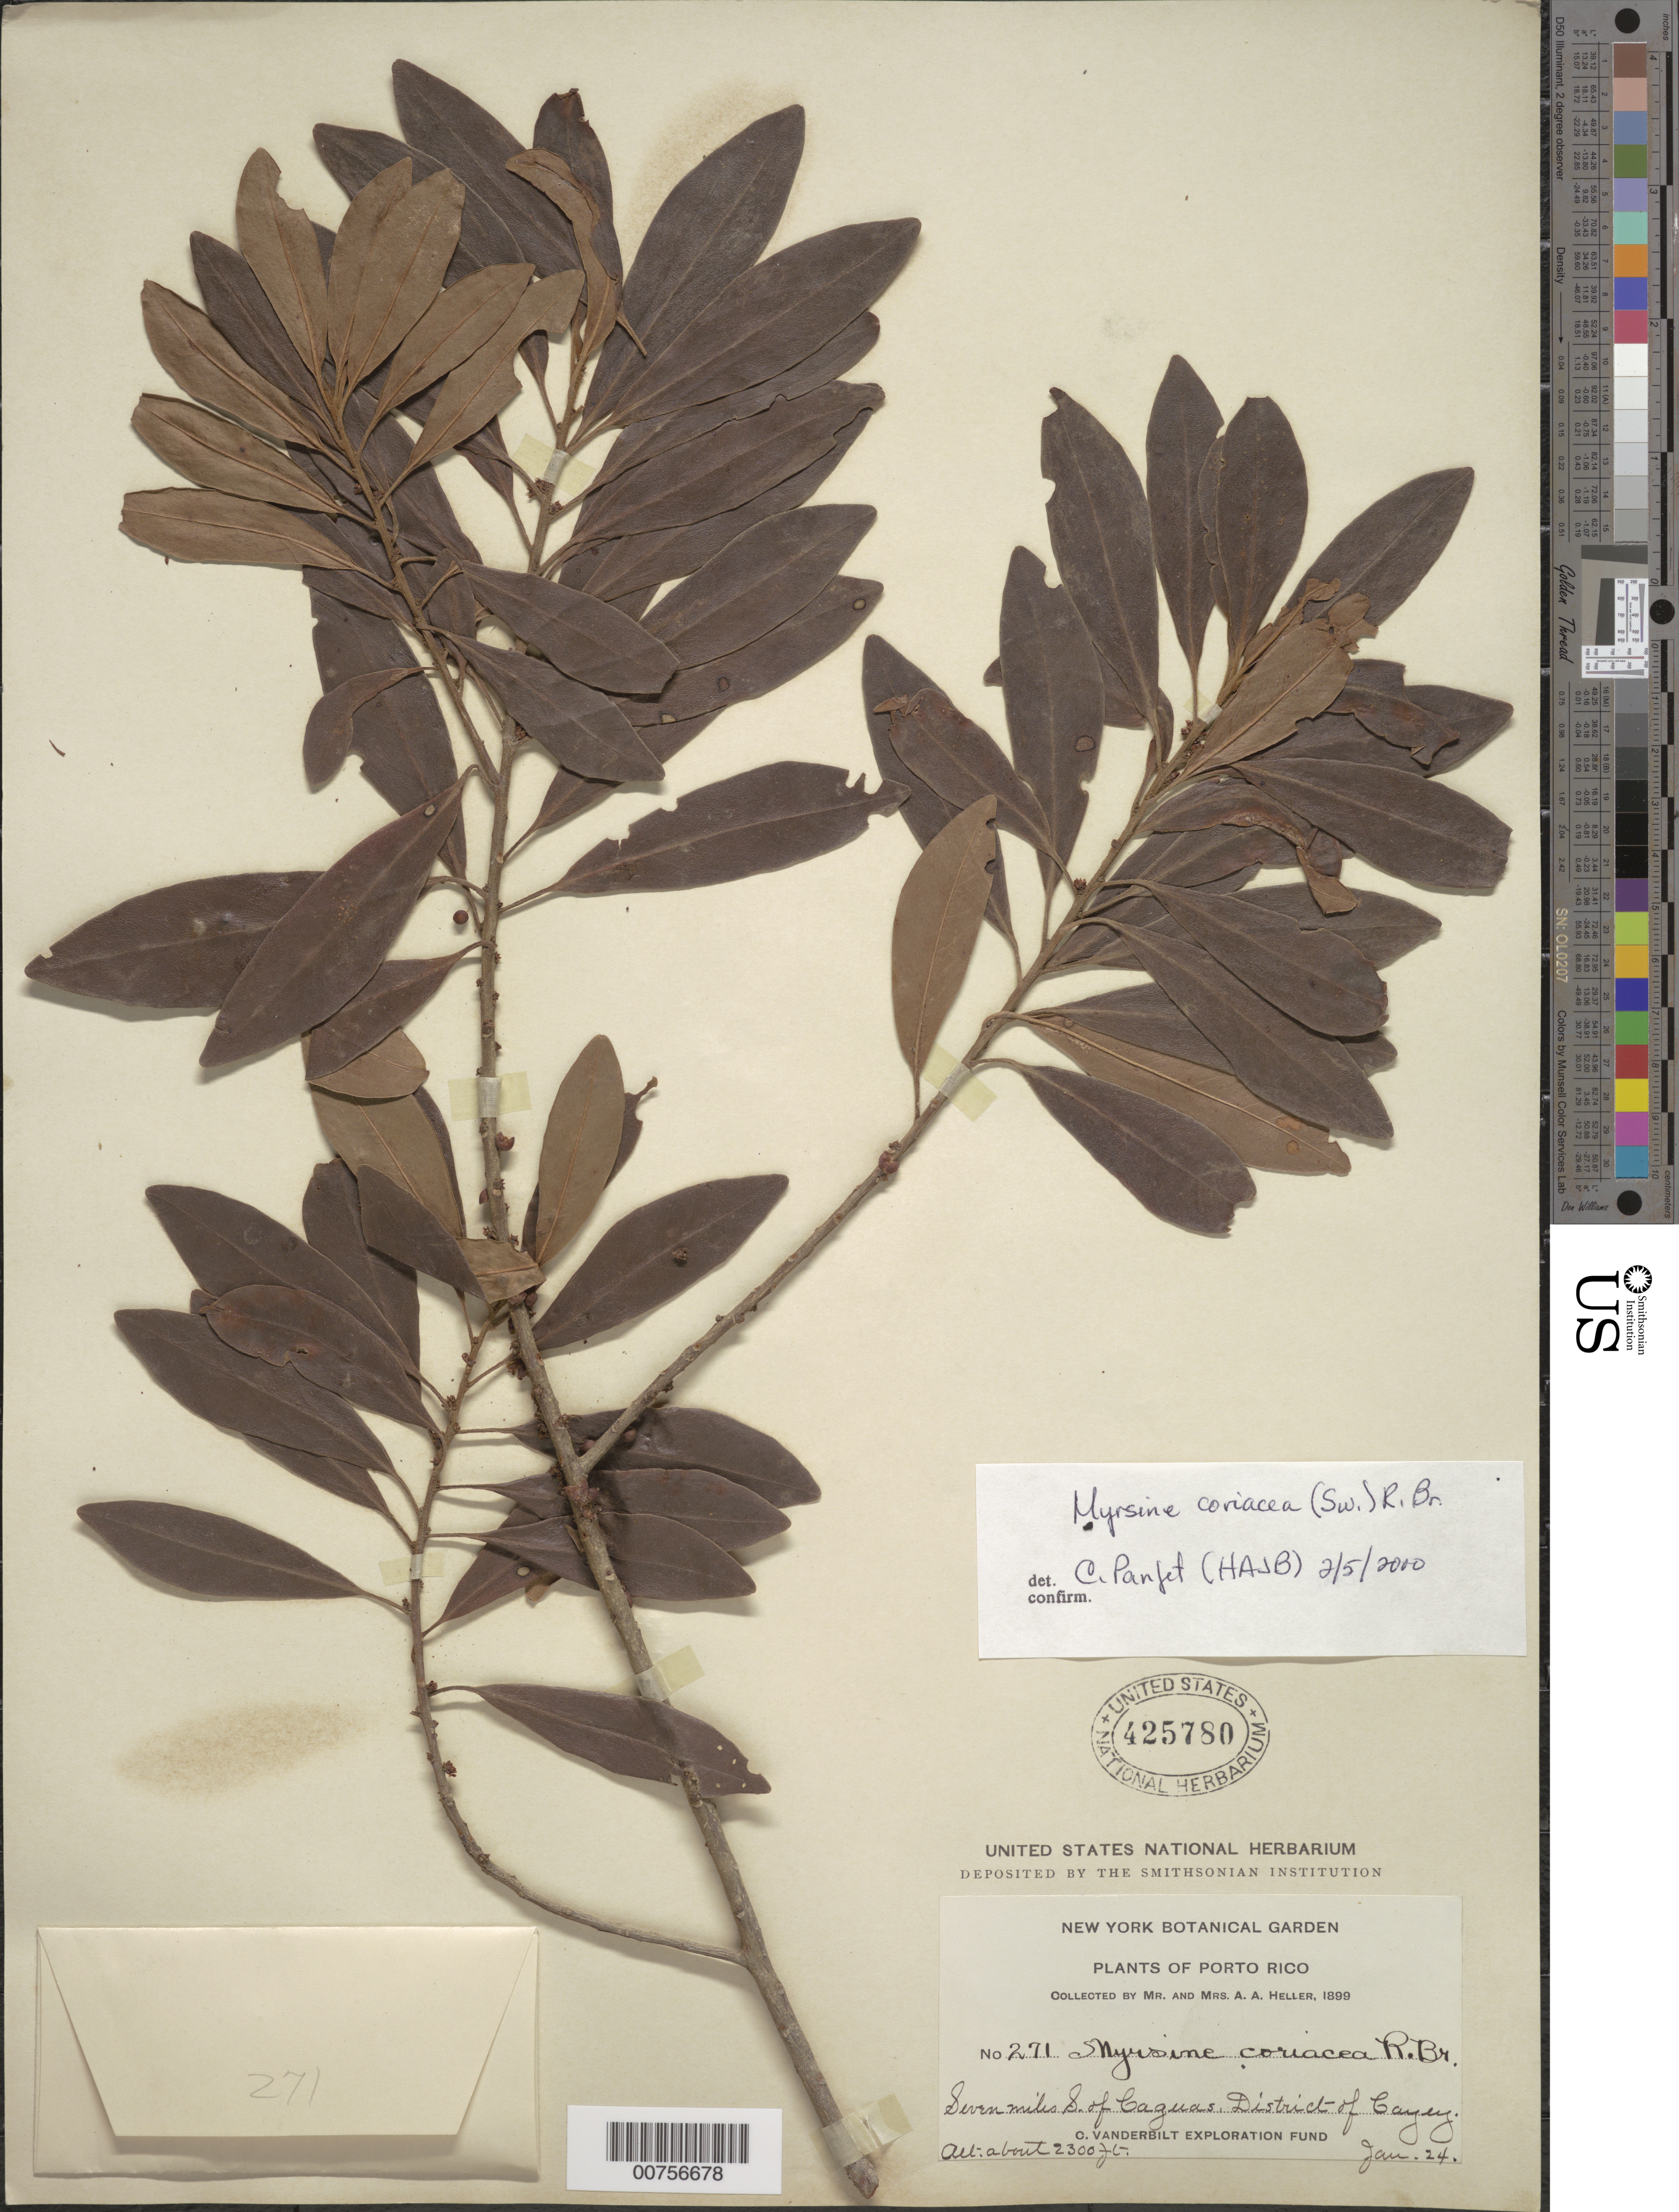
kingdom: Plantae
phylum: Tracheophyta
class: Magnoliopsida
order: Ericales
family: Primulaceae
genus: Myrsine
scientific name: Myrsine coriacea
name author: (Sw.) R. Br. ex Roem. & Schult.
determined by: Panfet, C.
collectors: A. A. Heller & E. G. Heller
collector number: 271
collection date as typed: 24 Jan 1899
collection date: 1899-01-24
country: Puerto Rico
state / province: Caguas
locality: Seven miles south of Caguas. District of Cayey.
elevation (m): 701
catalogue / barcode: US 425780